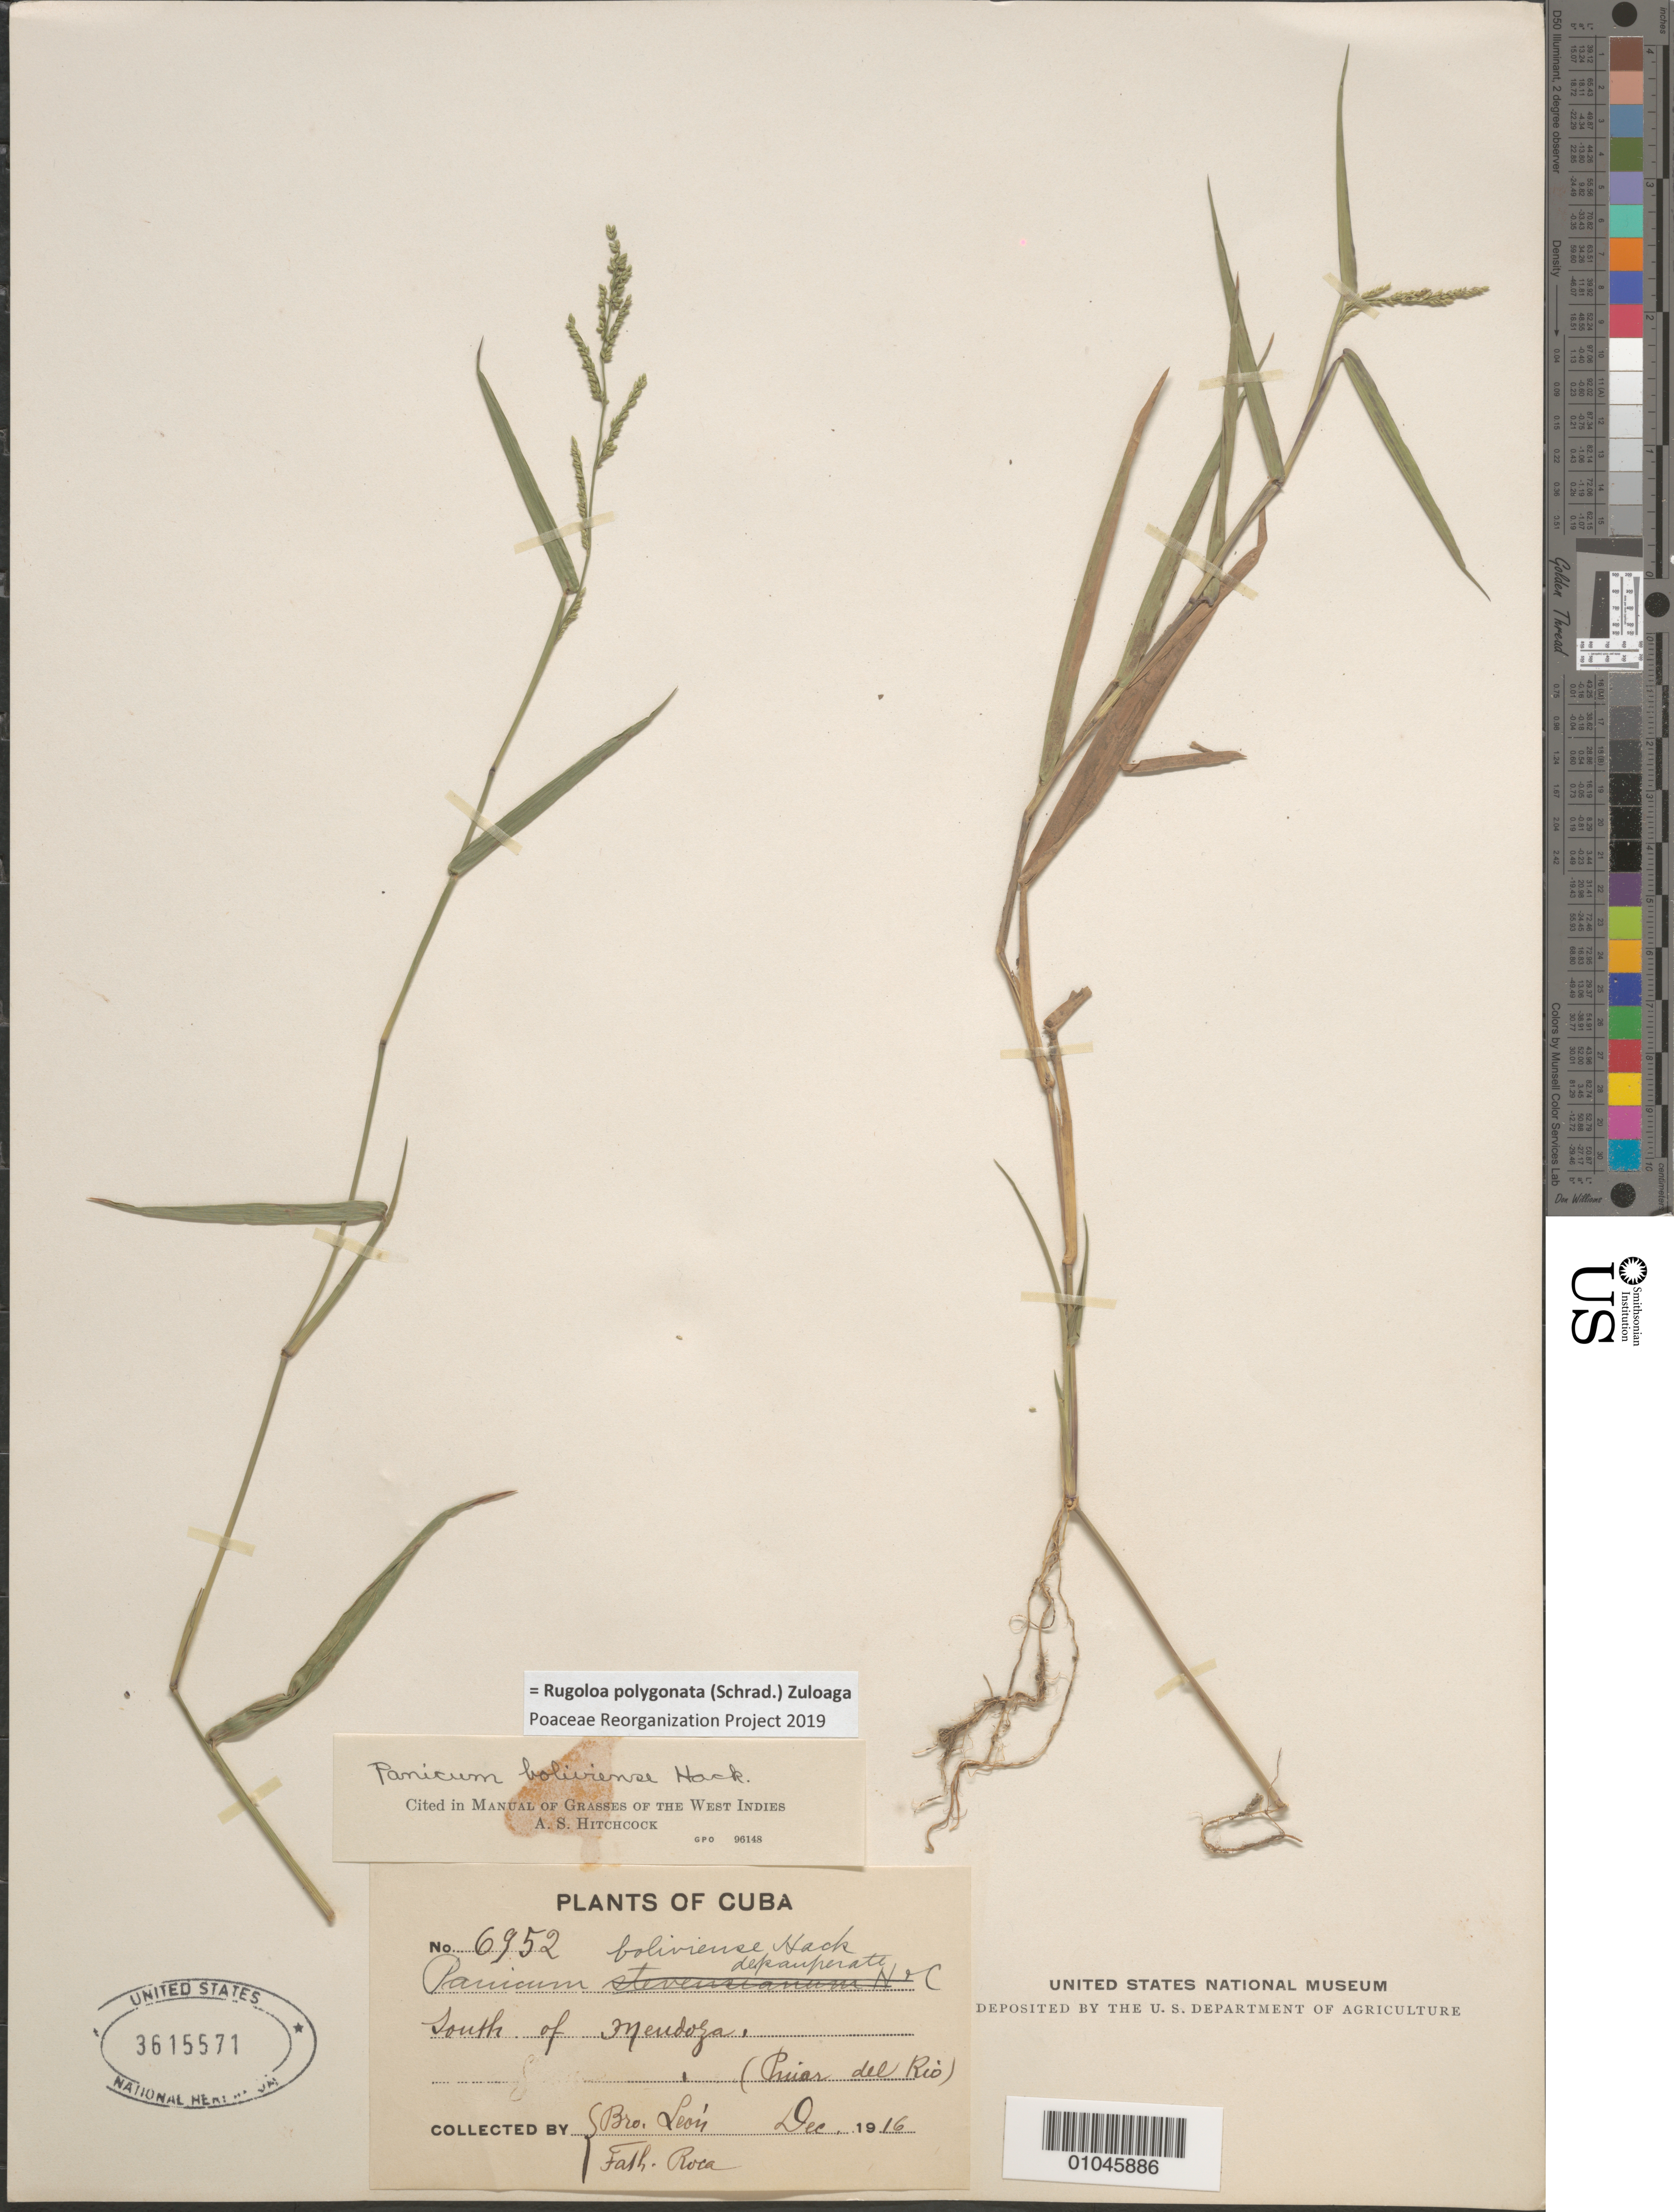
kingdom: Plantae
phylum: Tracheophyta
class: Liliopsida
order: Poales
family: Poaceae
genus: Panicum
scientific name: Panicum boliviense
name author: Hack.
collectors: Bro. León & A. Roca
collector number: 6952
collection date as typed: Dec 1916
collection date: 1916-12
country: Cuba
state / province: Pinar del Rio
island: Cuba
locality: S of Medeza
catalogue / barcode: US 3615571